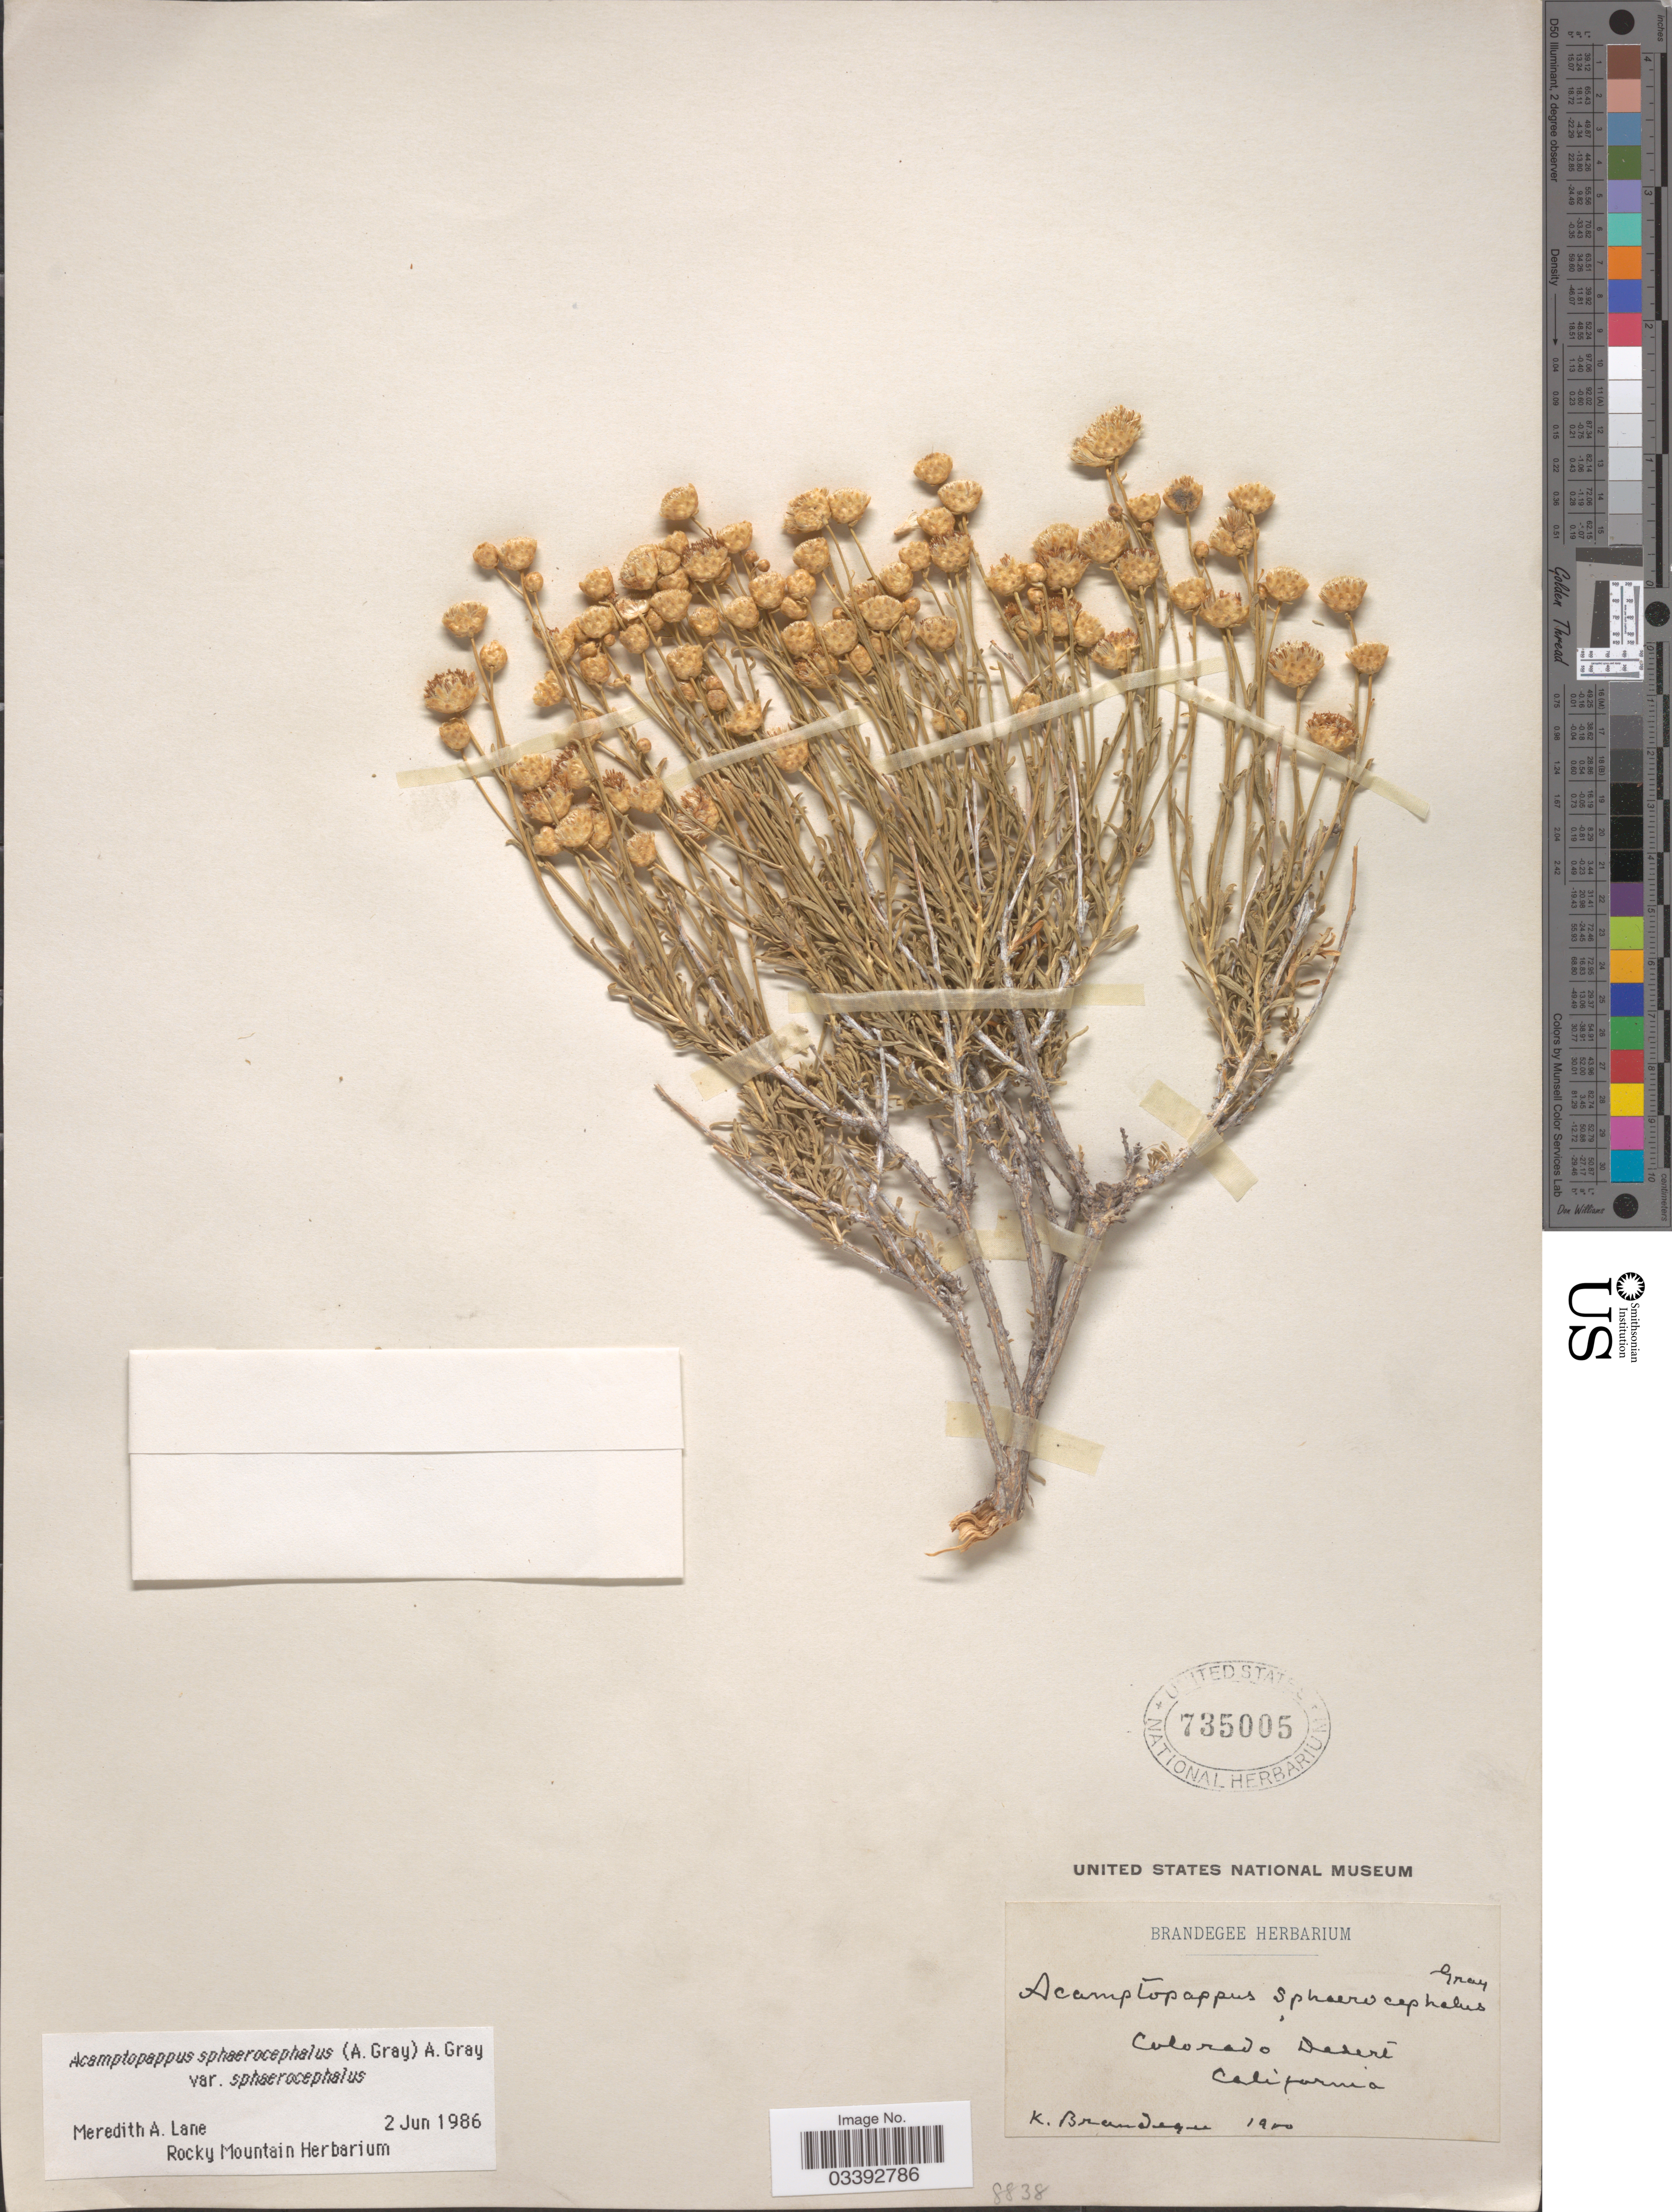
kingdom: Plantae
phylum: Tracheophyta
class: Magnoliopsida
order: Asterales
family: Asteraceae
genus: Acamptopappus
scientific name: Acamptopappus sphaerocephalus var. sphaerocephalus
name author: A. Gray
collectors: K. Brandegee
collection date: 1900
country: United States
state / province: California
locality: Colorado Desert.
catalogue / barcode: US 735005